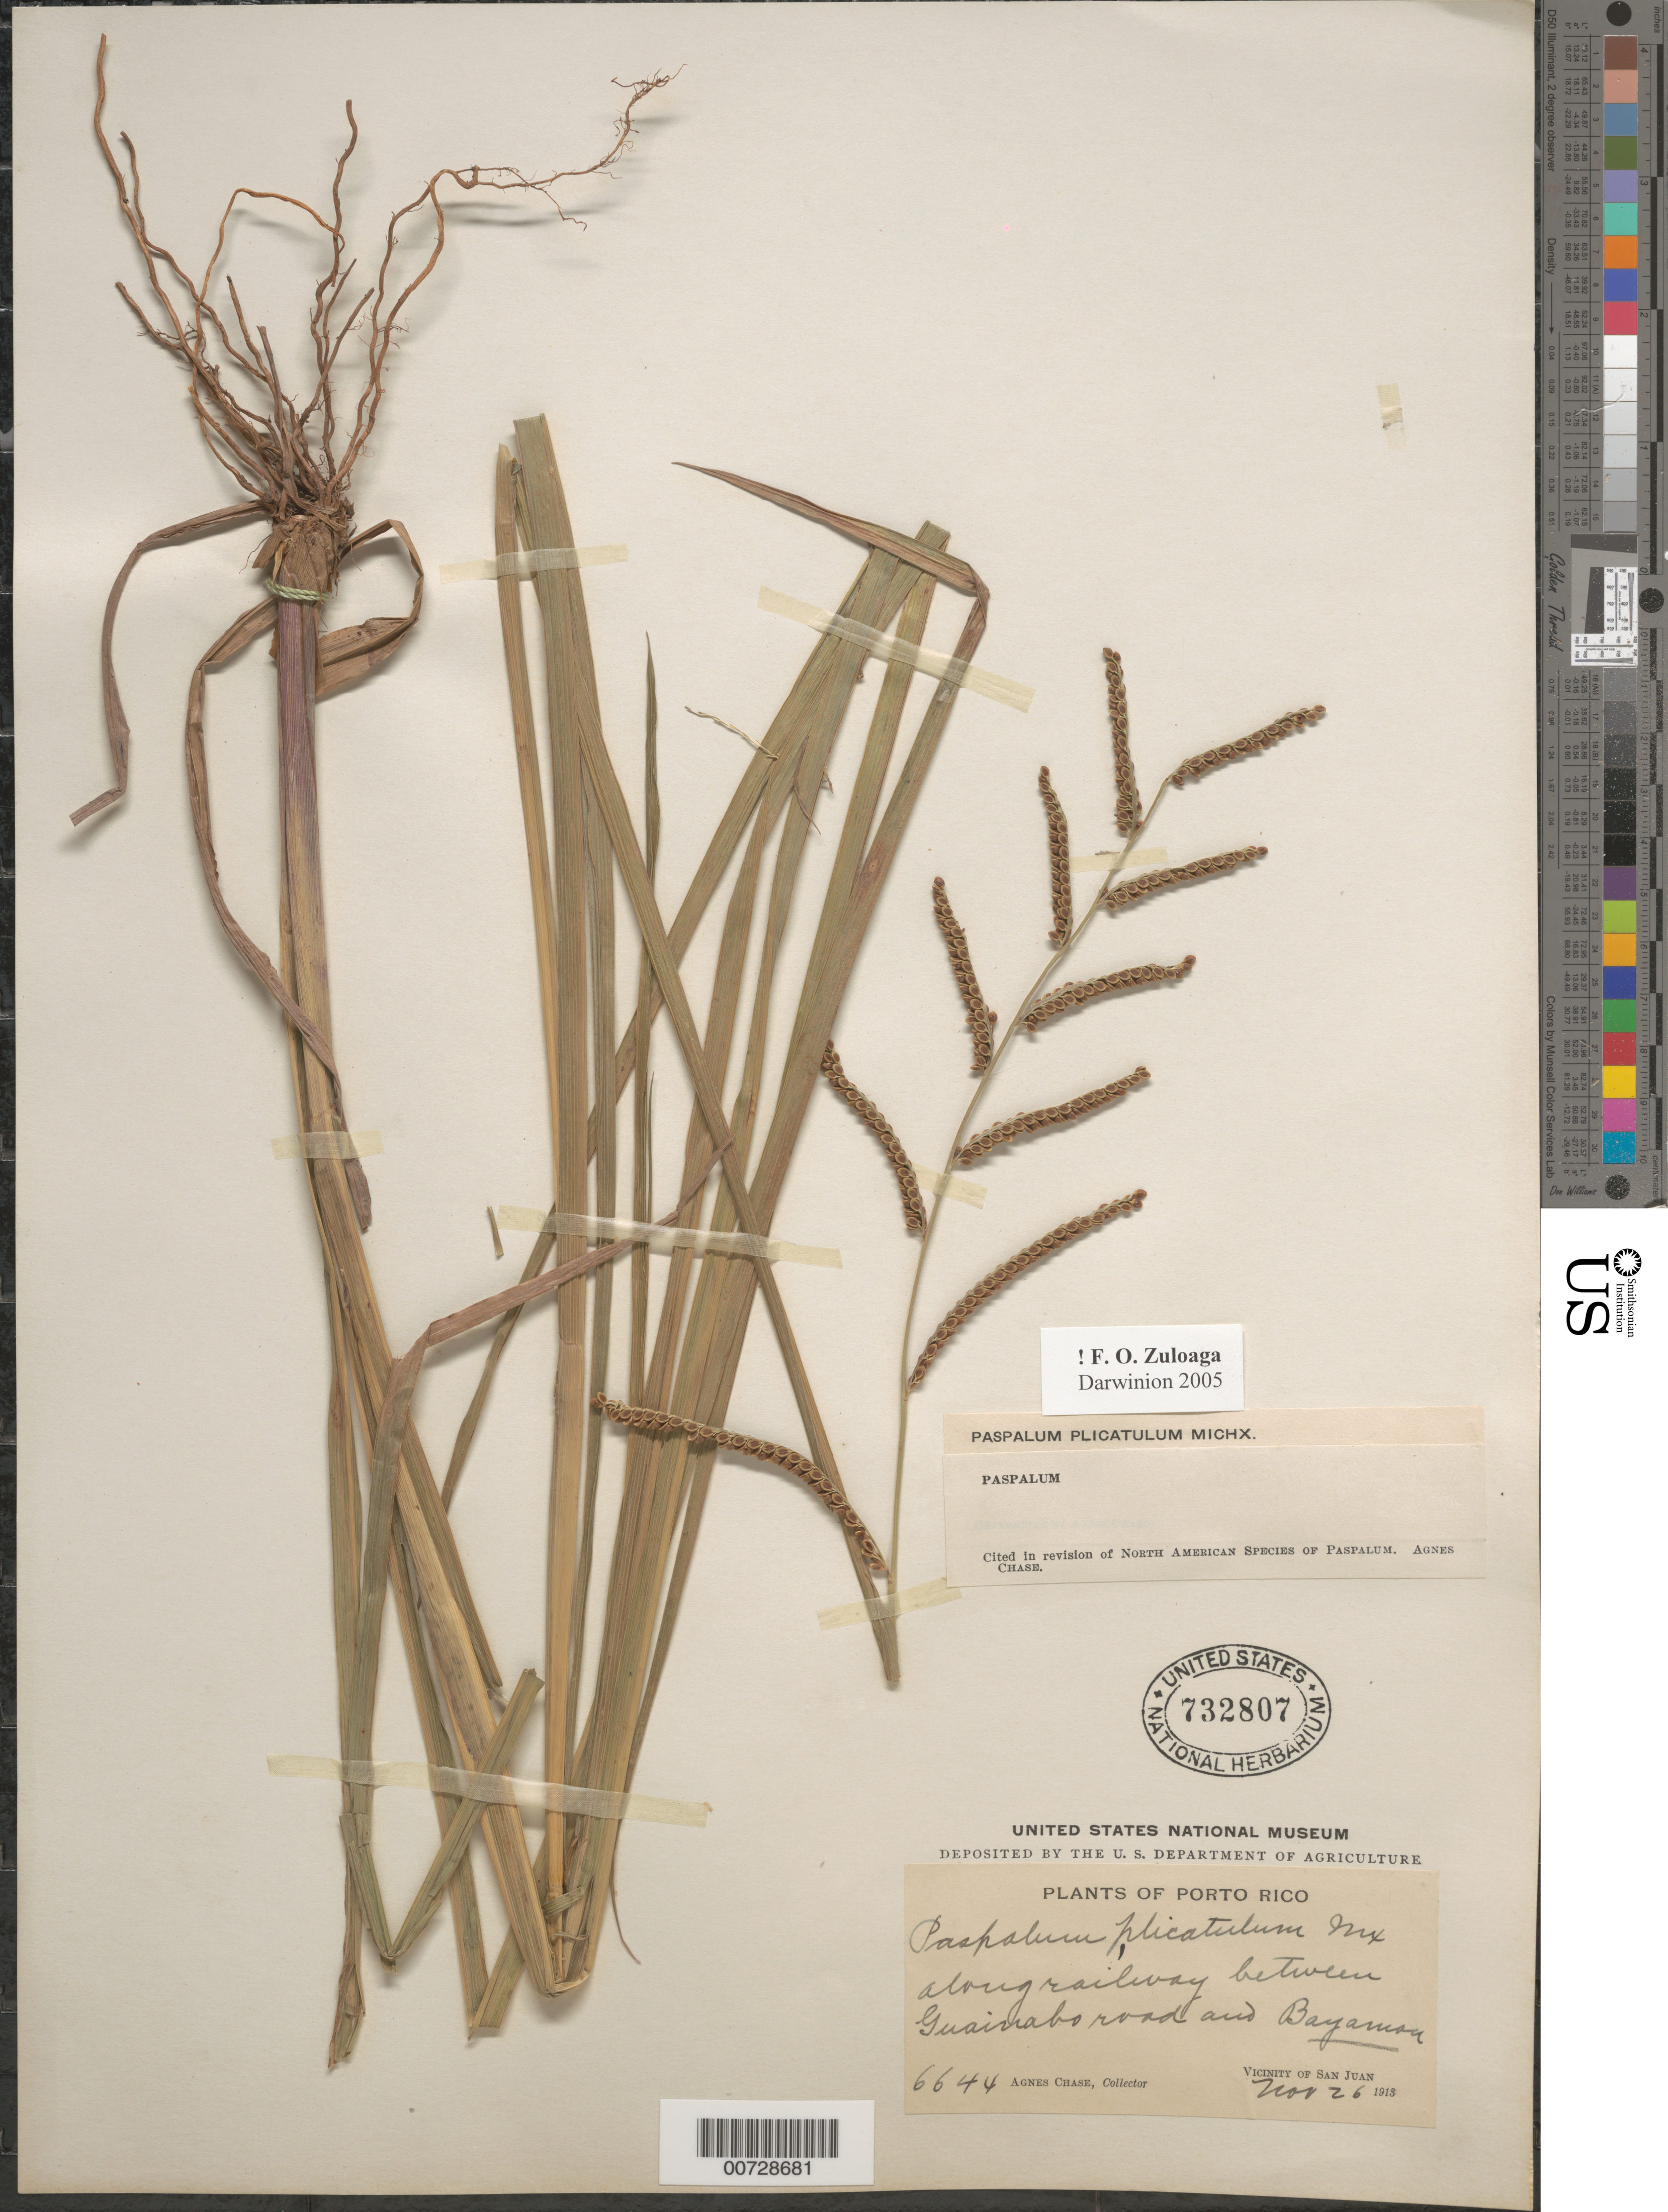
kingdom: Plantae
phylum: Tracheophyta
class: Liliopsida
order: Poales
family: Poaceae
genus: Paspalum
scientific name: Paspalum plicatulum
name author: Michx.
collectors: A. Chase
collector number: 6644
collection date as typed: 26 Nov 1913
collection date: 1913-11-26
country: Puerto Rico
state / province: Bayamón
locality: San Juan, vic of; Guainabo road and Bayamon, btw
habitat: Along railway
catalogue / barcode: US 732807